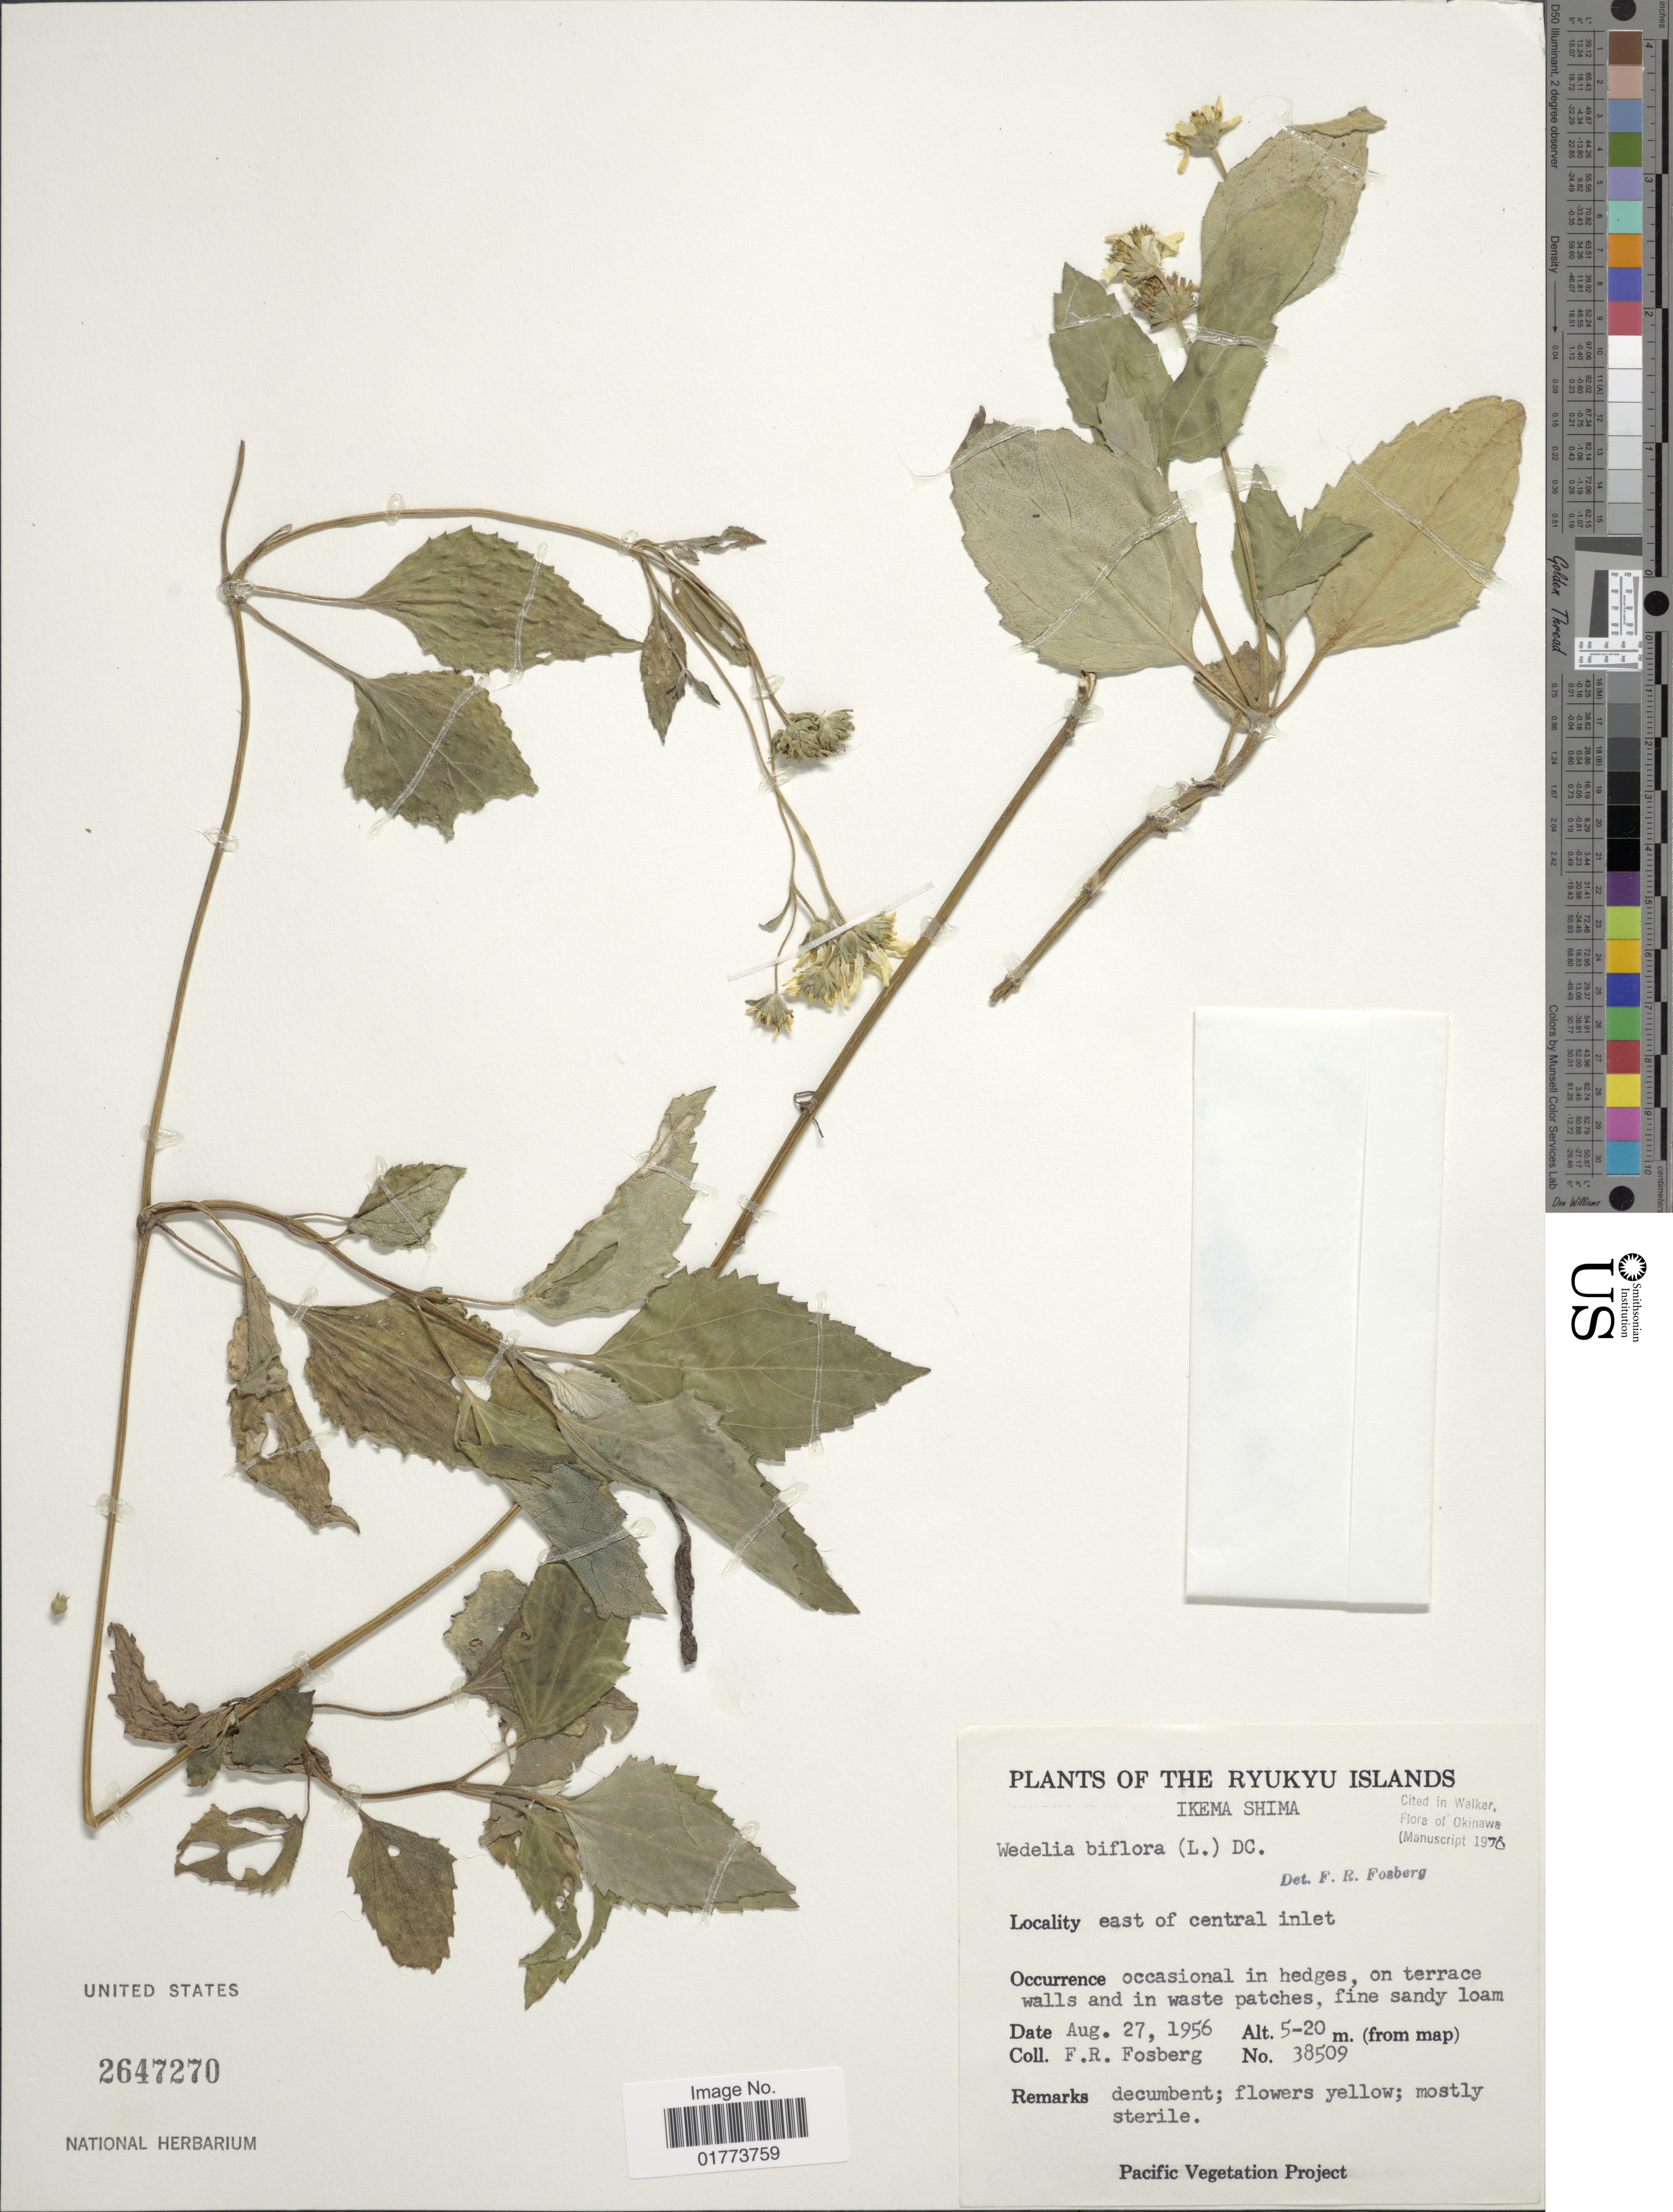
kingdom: Plantae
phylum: Tracheophyta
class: Magnoliopsida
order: Asterales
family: Asteraceae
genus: Wollastonia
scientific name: Wollastonia biflora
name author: (L.) DC.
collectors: F. R. Fosberg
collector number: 38509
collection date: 1956-08-27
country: Japan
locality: Ryukyu Islands. ikema Shima. east of central inlet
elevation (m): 5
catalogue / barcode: US 2647270